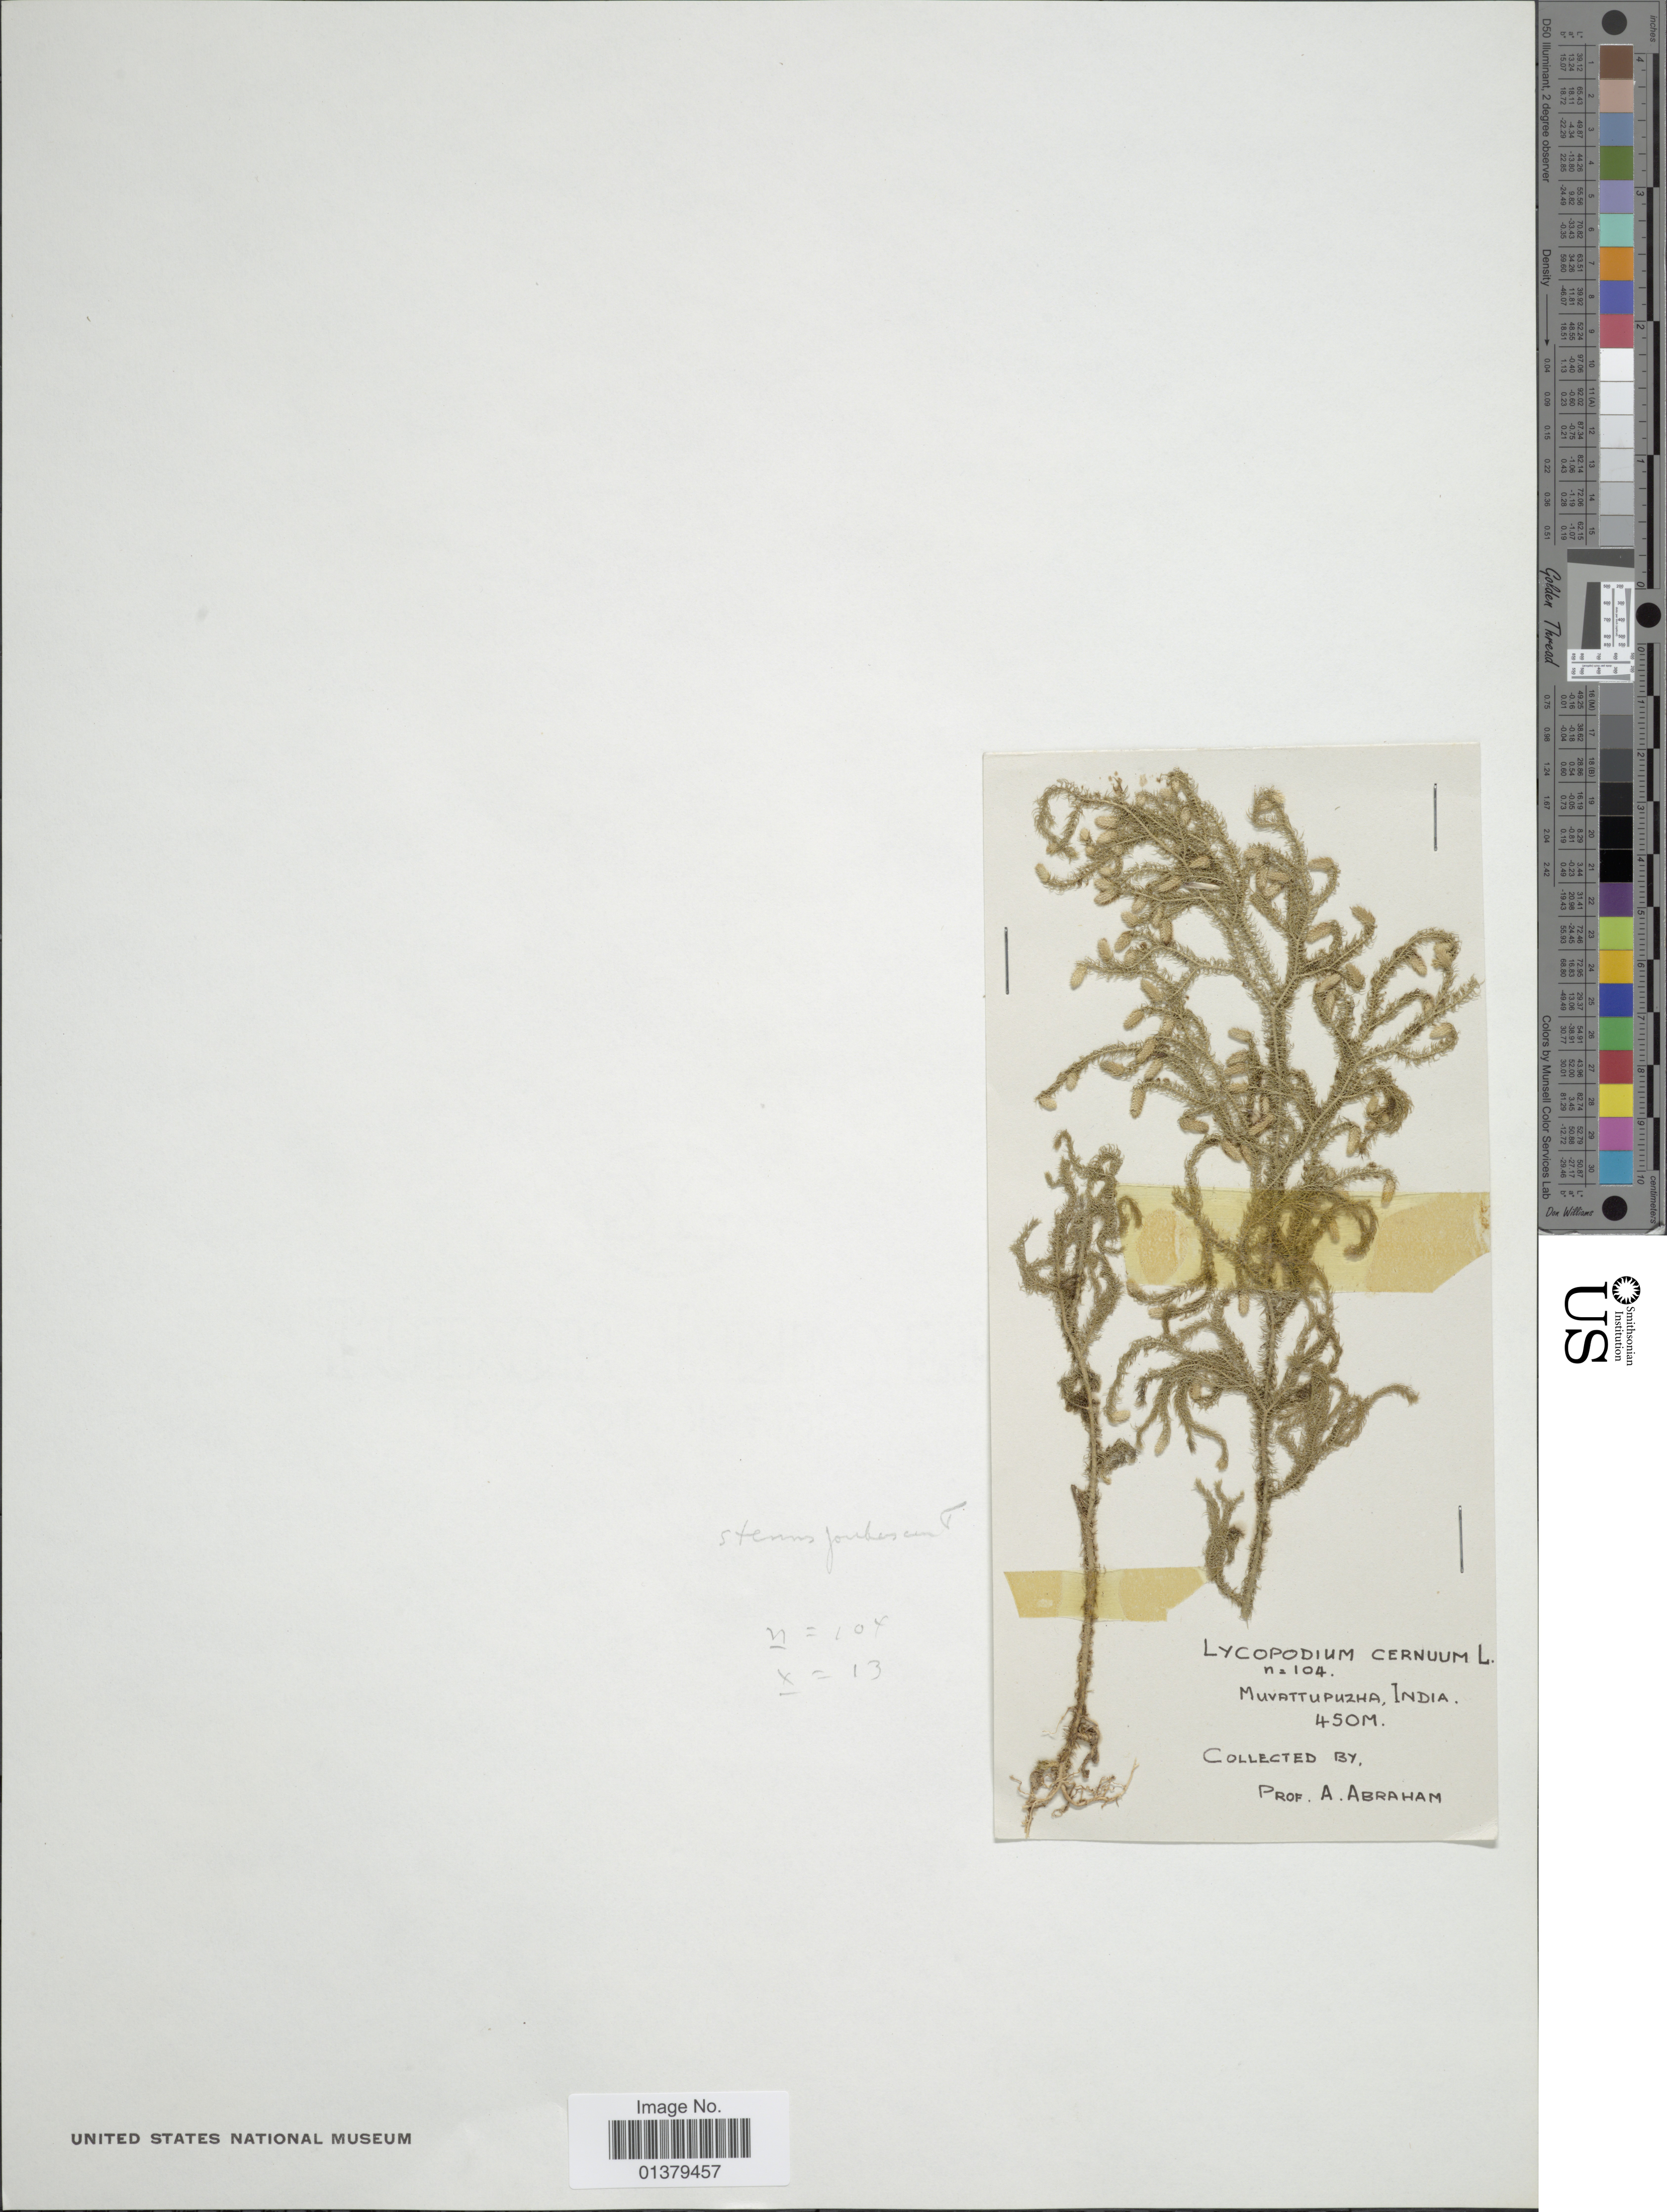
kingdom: Plantae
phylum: Tracheophyta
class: Lycopodiopsida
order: Lycopodiales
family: Lycopodiaceae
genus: Palhinhaea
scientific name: Palhinhaea cernua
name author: (L.) Vasc. & Franco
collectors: A. Abraham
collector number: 104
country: India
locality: Muvattupuzha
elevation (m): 450